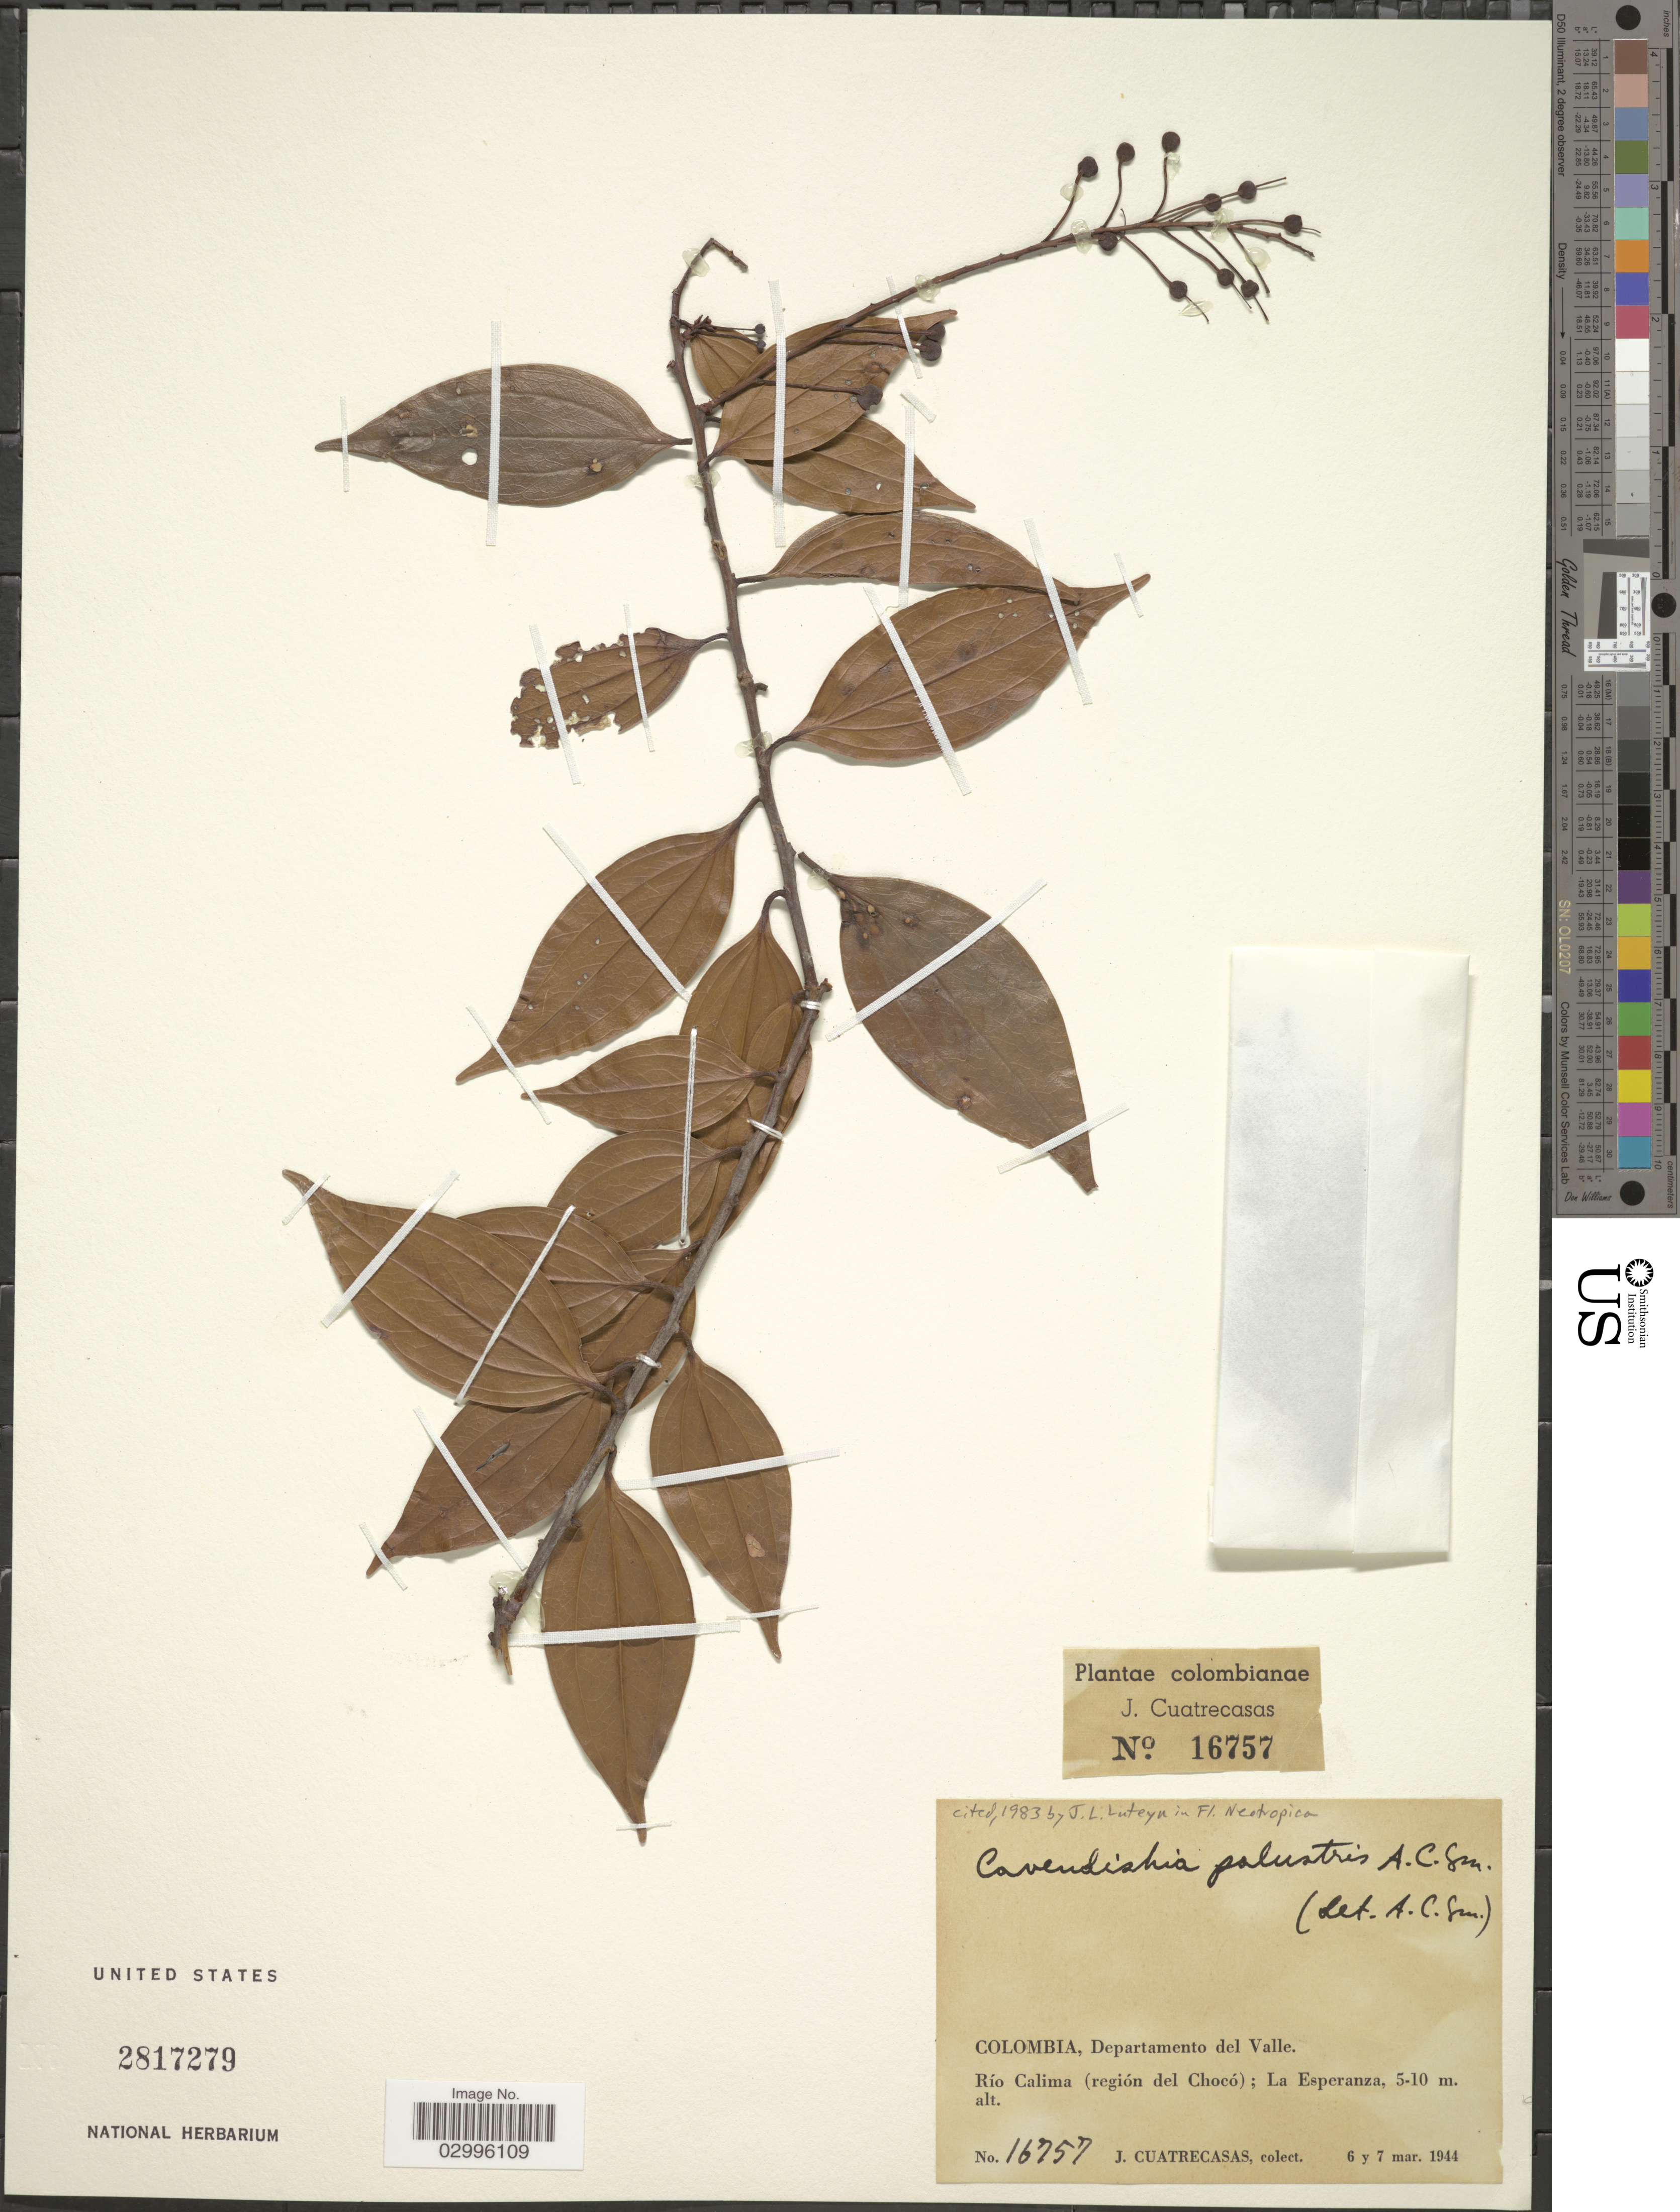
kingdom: Plantae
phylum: Tracheophyta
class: Magnoliopsida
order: Ericales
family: Ericaceae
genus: Cavendishia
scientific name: Cavendishia palustris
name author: A.C. Sm.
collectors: J. Cuatrecasas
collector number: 16757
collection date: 1944-03-06/1944-03-07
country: Colombia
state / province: Valle del Cauca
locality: Departamento del Valle. Río Calima (región del Chocó); La Esperanza.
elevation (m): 5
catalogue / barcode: US 2817279